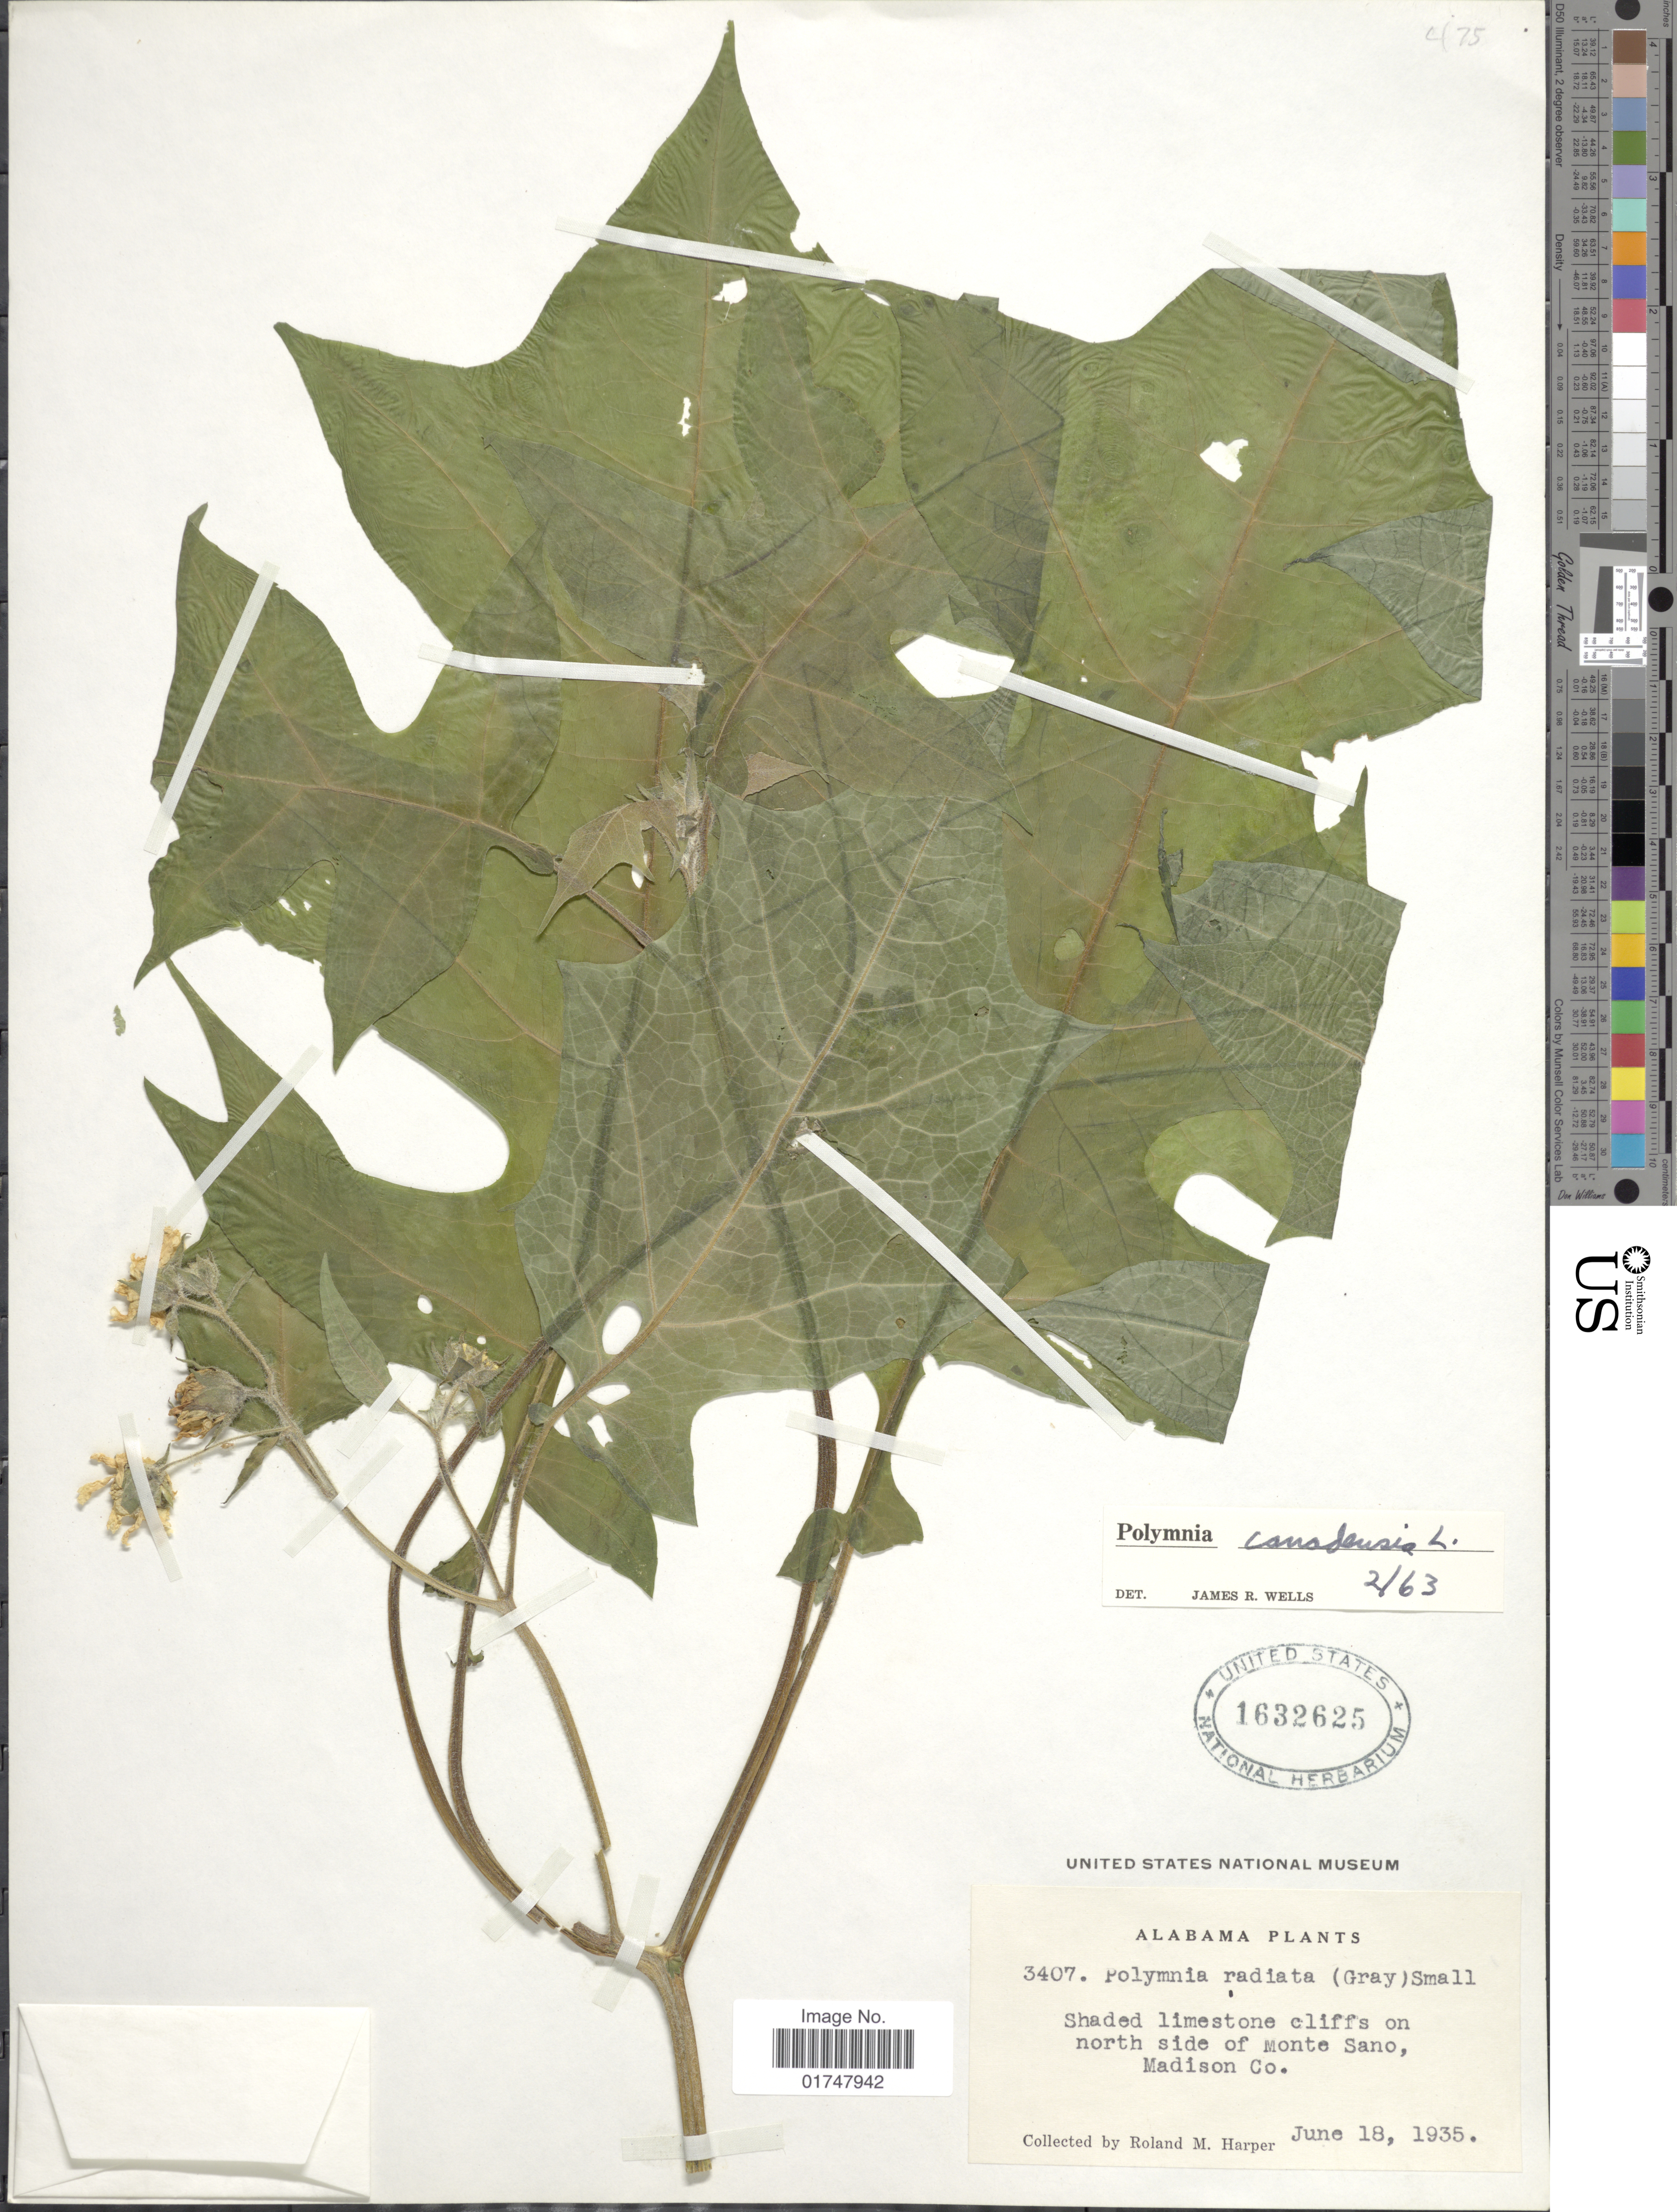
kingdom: Plantae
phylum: Tracheophyta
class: Magnoliopsida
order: Asterales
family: Asteraceae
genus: Polymnia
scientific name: Polymnia canadensis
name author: L.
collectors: R. M. Harper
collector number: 3407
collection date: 1935-06-18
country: United States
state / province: Alabama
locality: Shaded limestone cliffs on north side of Monte sano, Madison Co.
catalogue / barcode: US 1632625